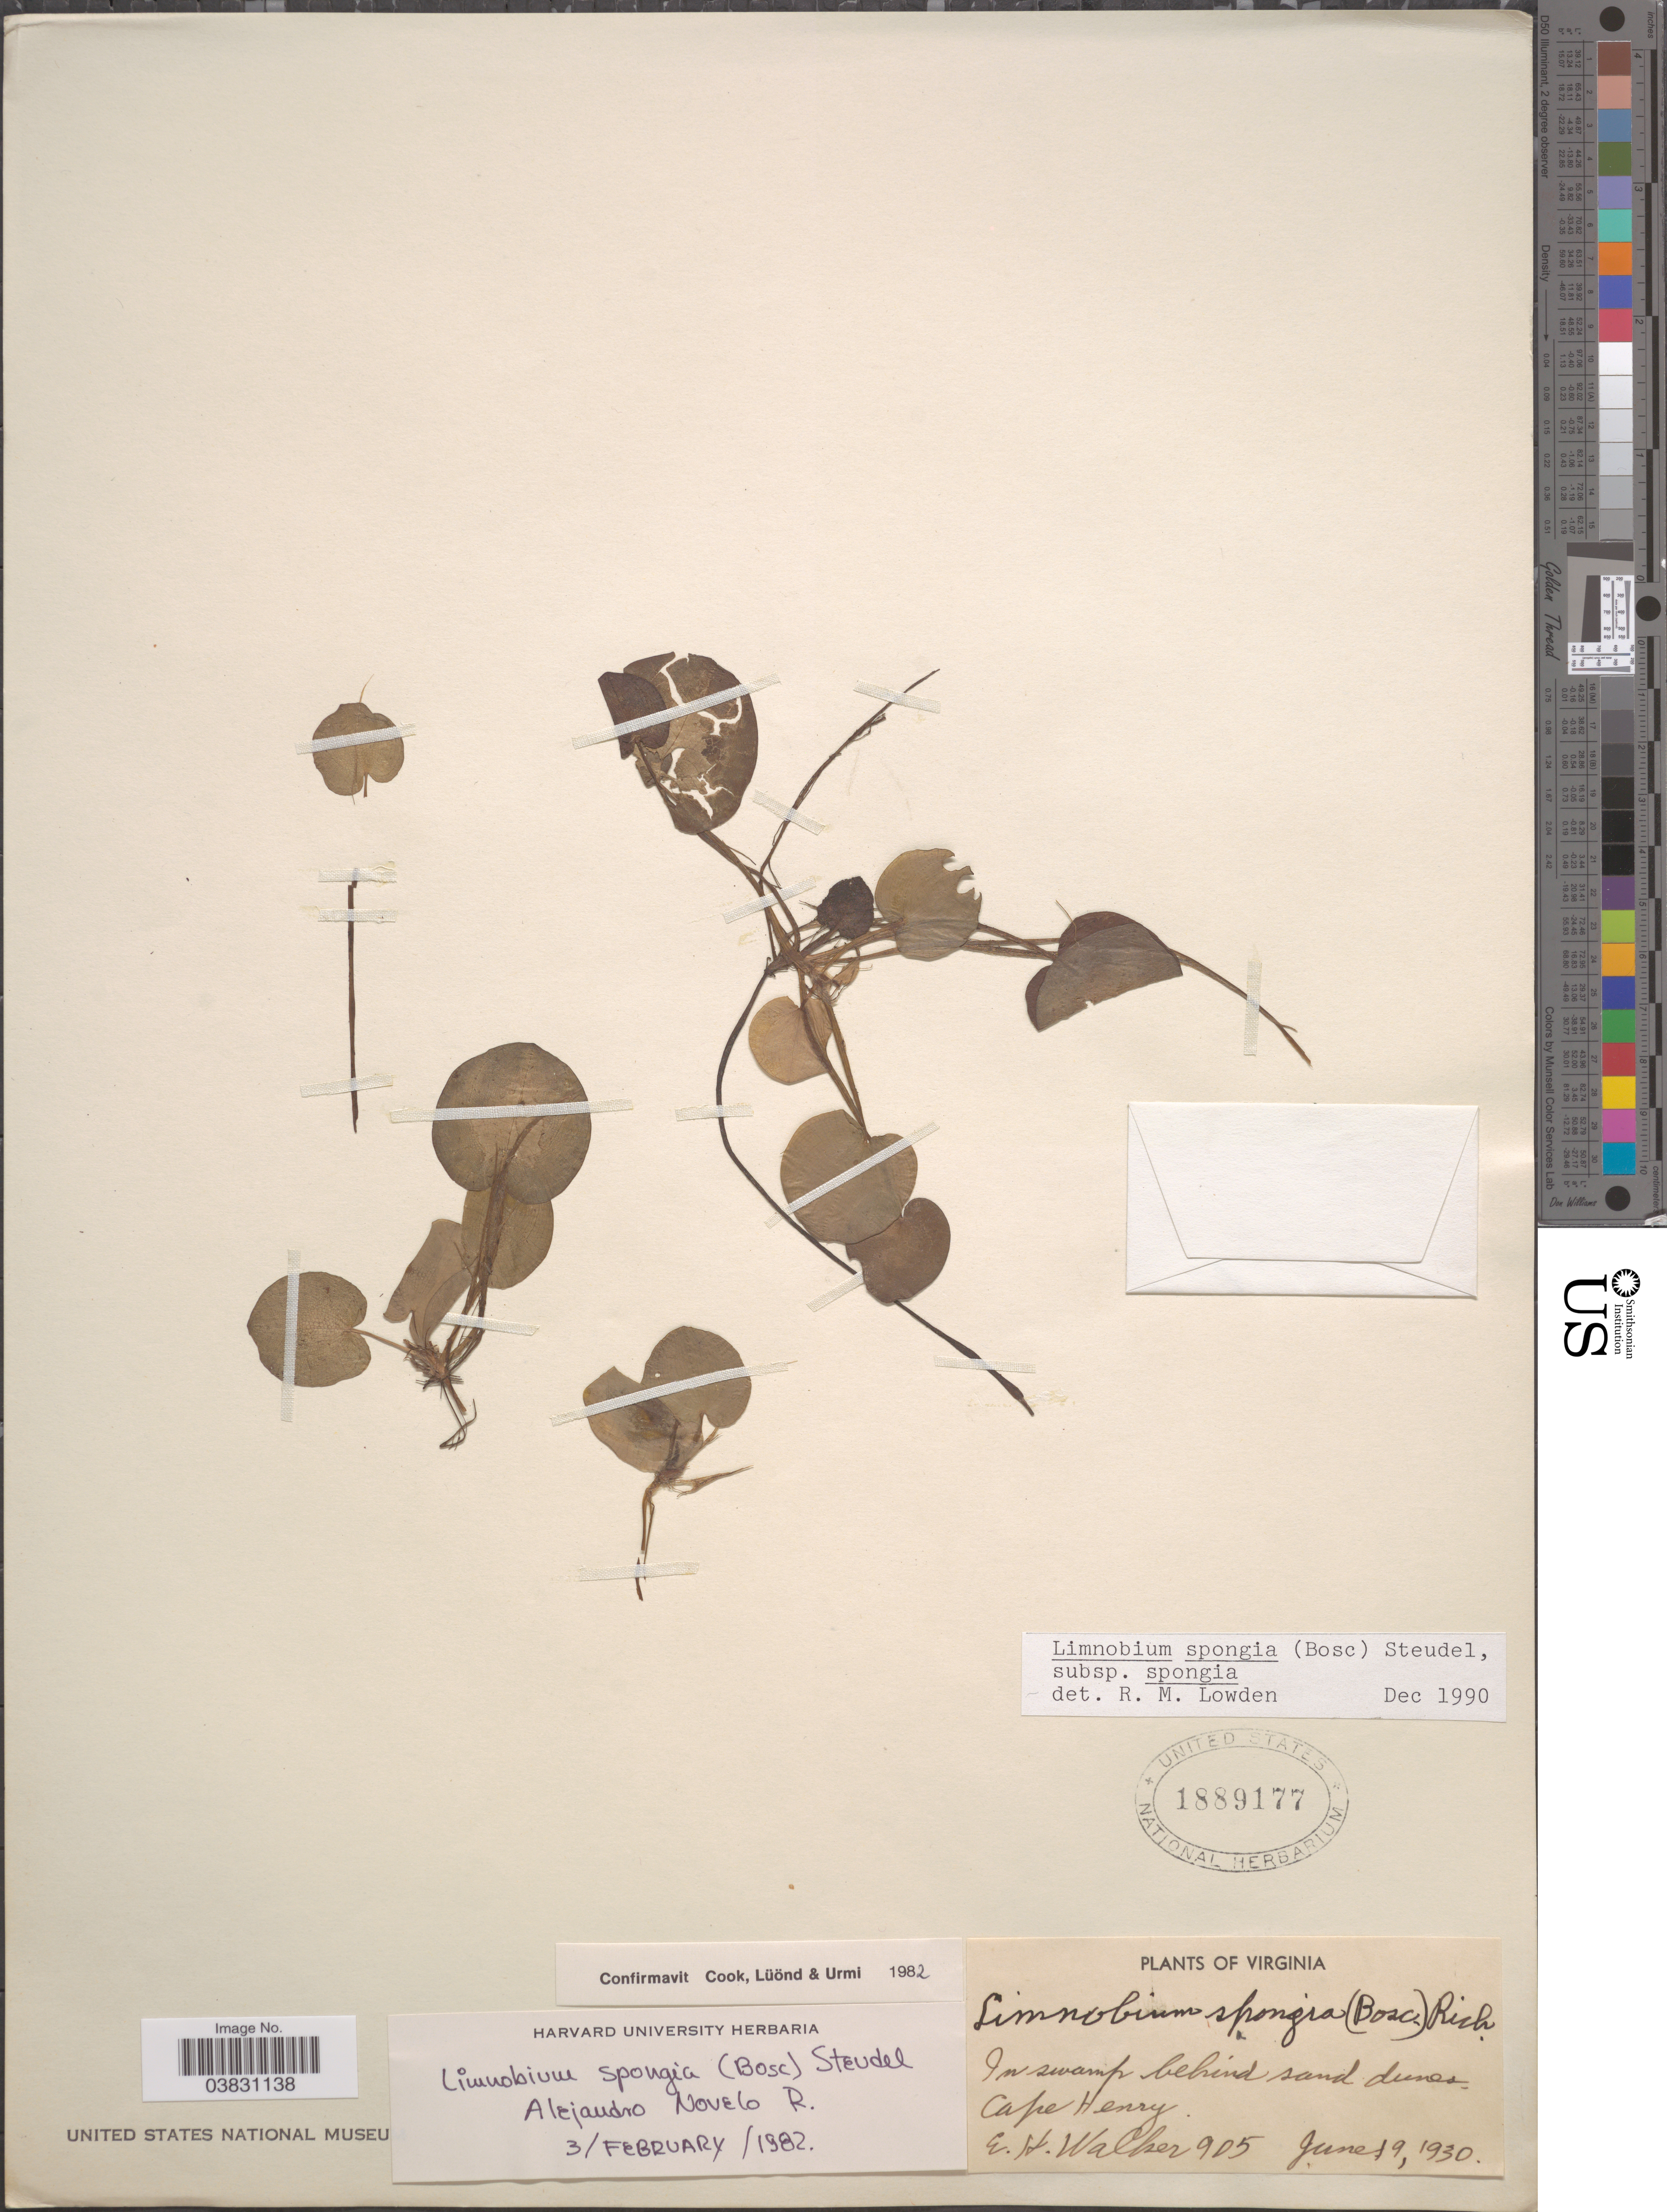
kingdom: Plantae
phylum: Tracheophyta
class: Liliopsida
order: Alismatales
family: Hydrocharitaceae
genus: Limnobium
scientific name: Limnobium spongia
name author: (Bosc) Rich. ex Steud.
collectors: E. H. Walker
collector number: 905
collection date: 1930-06-19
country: United States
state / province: Virginia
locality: In swamp behind sand dunes, Cape Henry.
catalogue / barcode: US 1889177